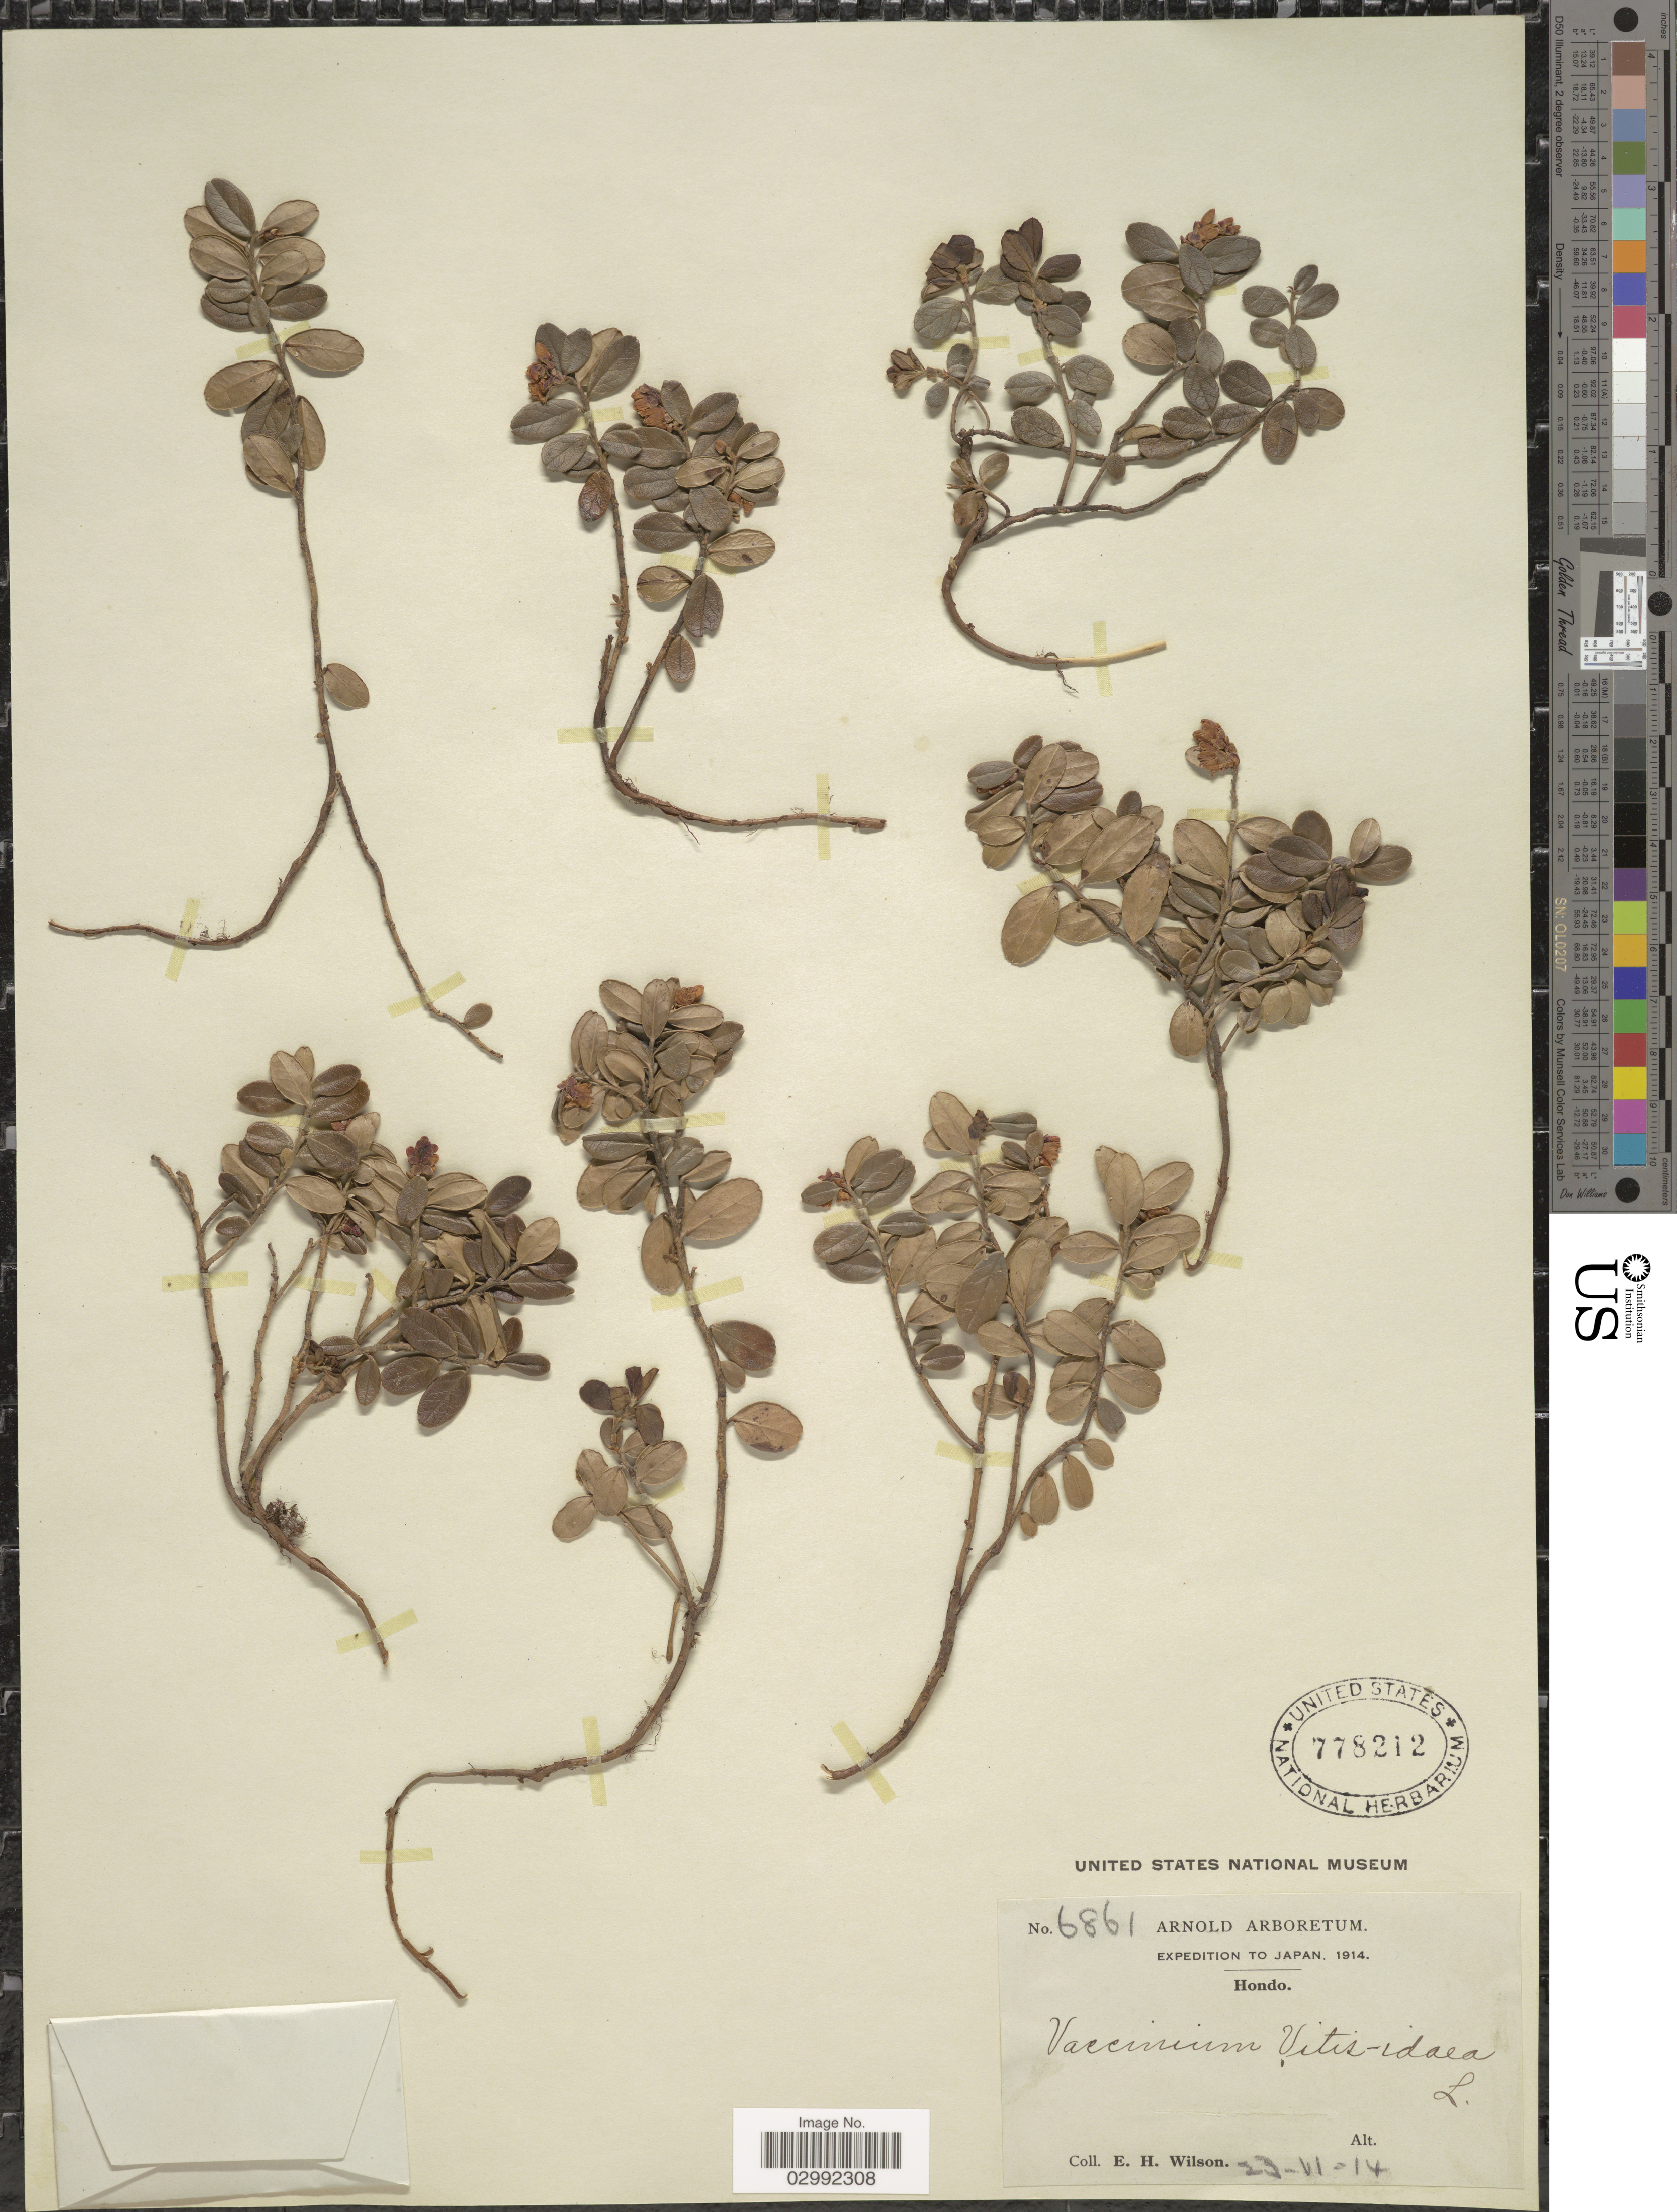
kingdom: Plantae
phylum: Tracheophyta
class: Magnoliopsida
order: Ericales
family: Ericaceae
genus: Vaccinium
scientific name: Vaccinium vitis-idaea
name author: L.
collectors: E. Wilson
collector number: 6861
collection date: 1914-06-23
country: Japan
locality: Hondo.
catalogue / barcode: US 778212